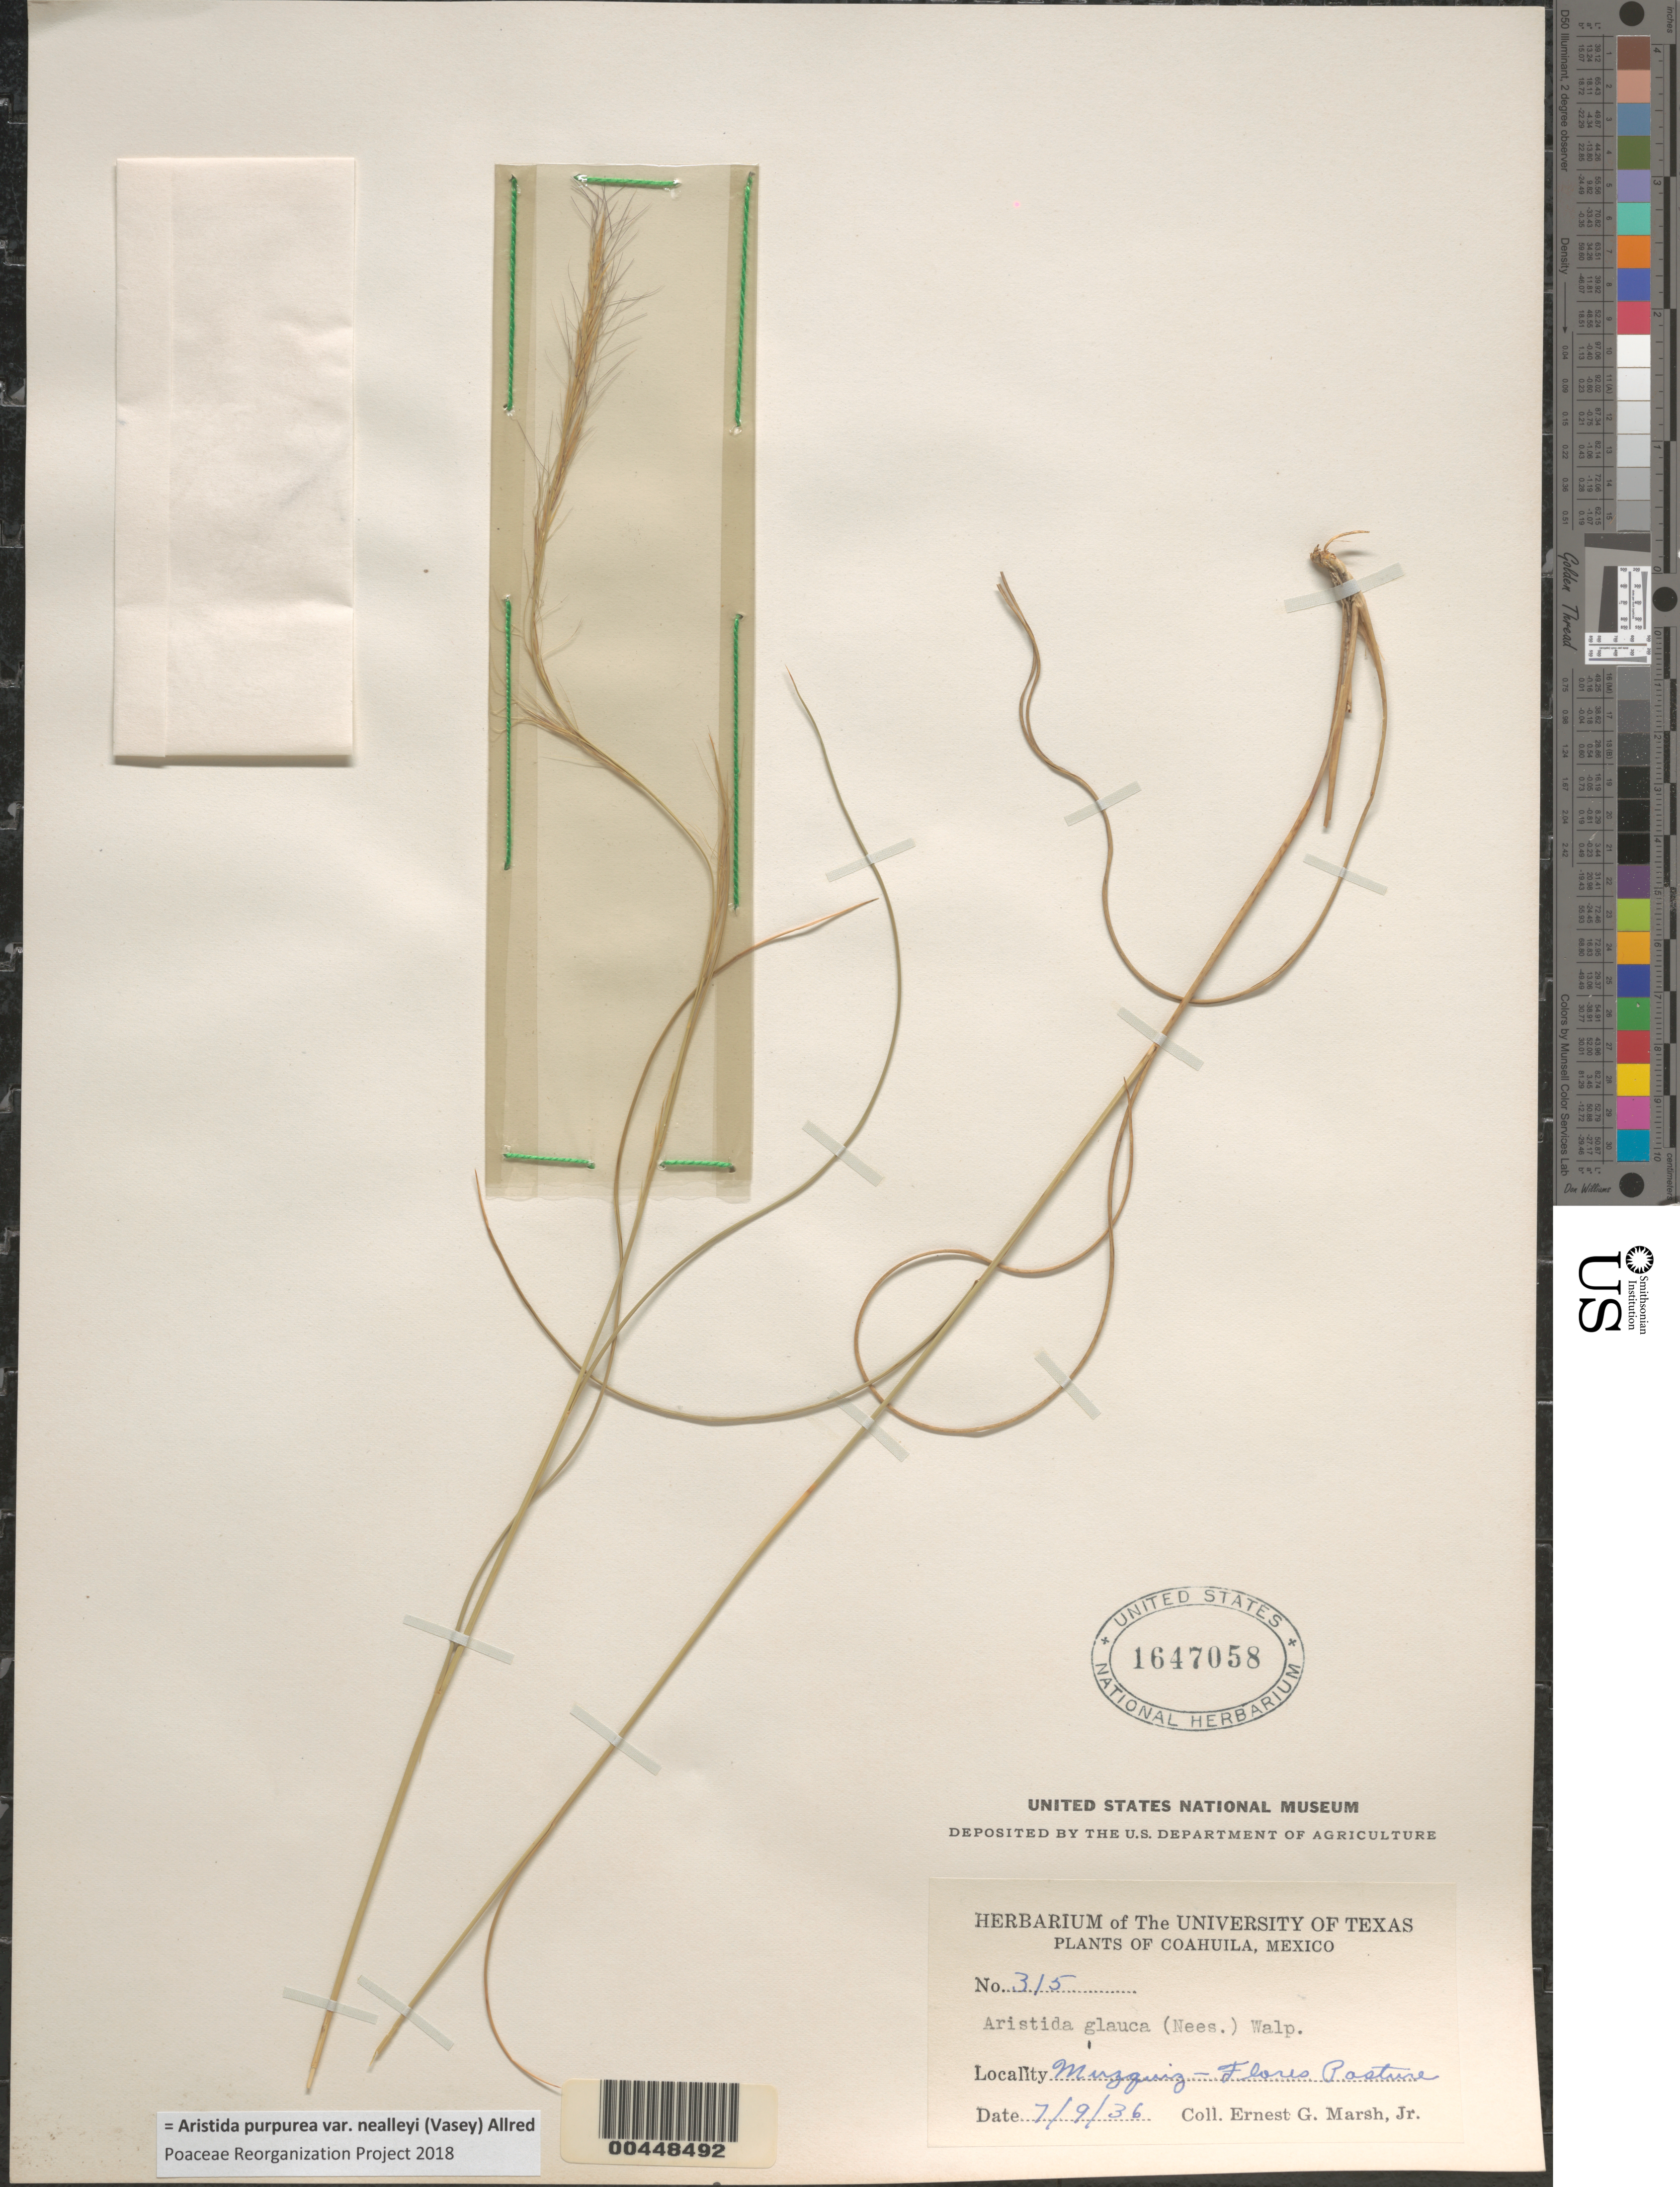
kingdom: Plantae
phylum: Tracheophyta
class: Liliopsida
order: Poales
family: Poaceae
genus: Aristida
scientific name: Aristida purpurea var. nealleyi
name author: (Vasey) Allred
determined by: Poaceae Reorganization Project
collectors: E. G. Marsh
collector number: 315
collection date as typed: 9 Jul 1936 or 7 Sep 1936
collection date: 1936-07-09 or 1936-09-07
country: Mexico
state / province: Coahuila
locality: Muzquiz - Flores Pasture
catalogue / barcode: US 1647058